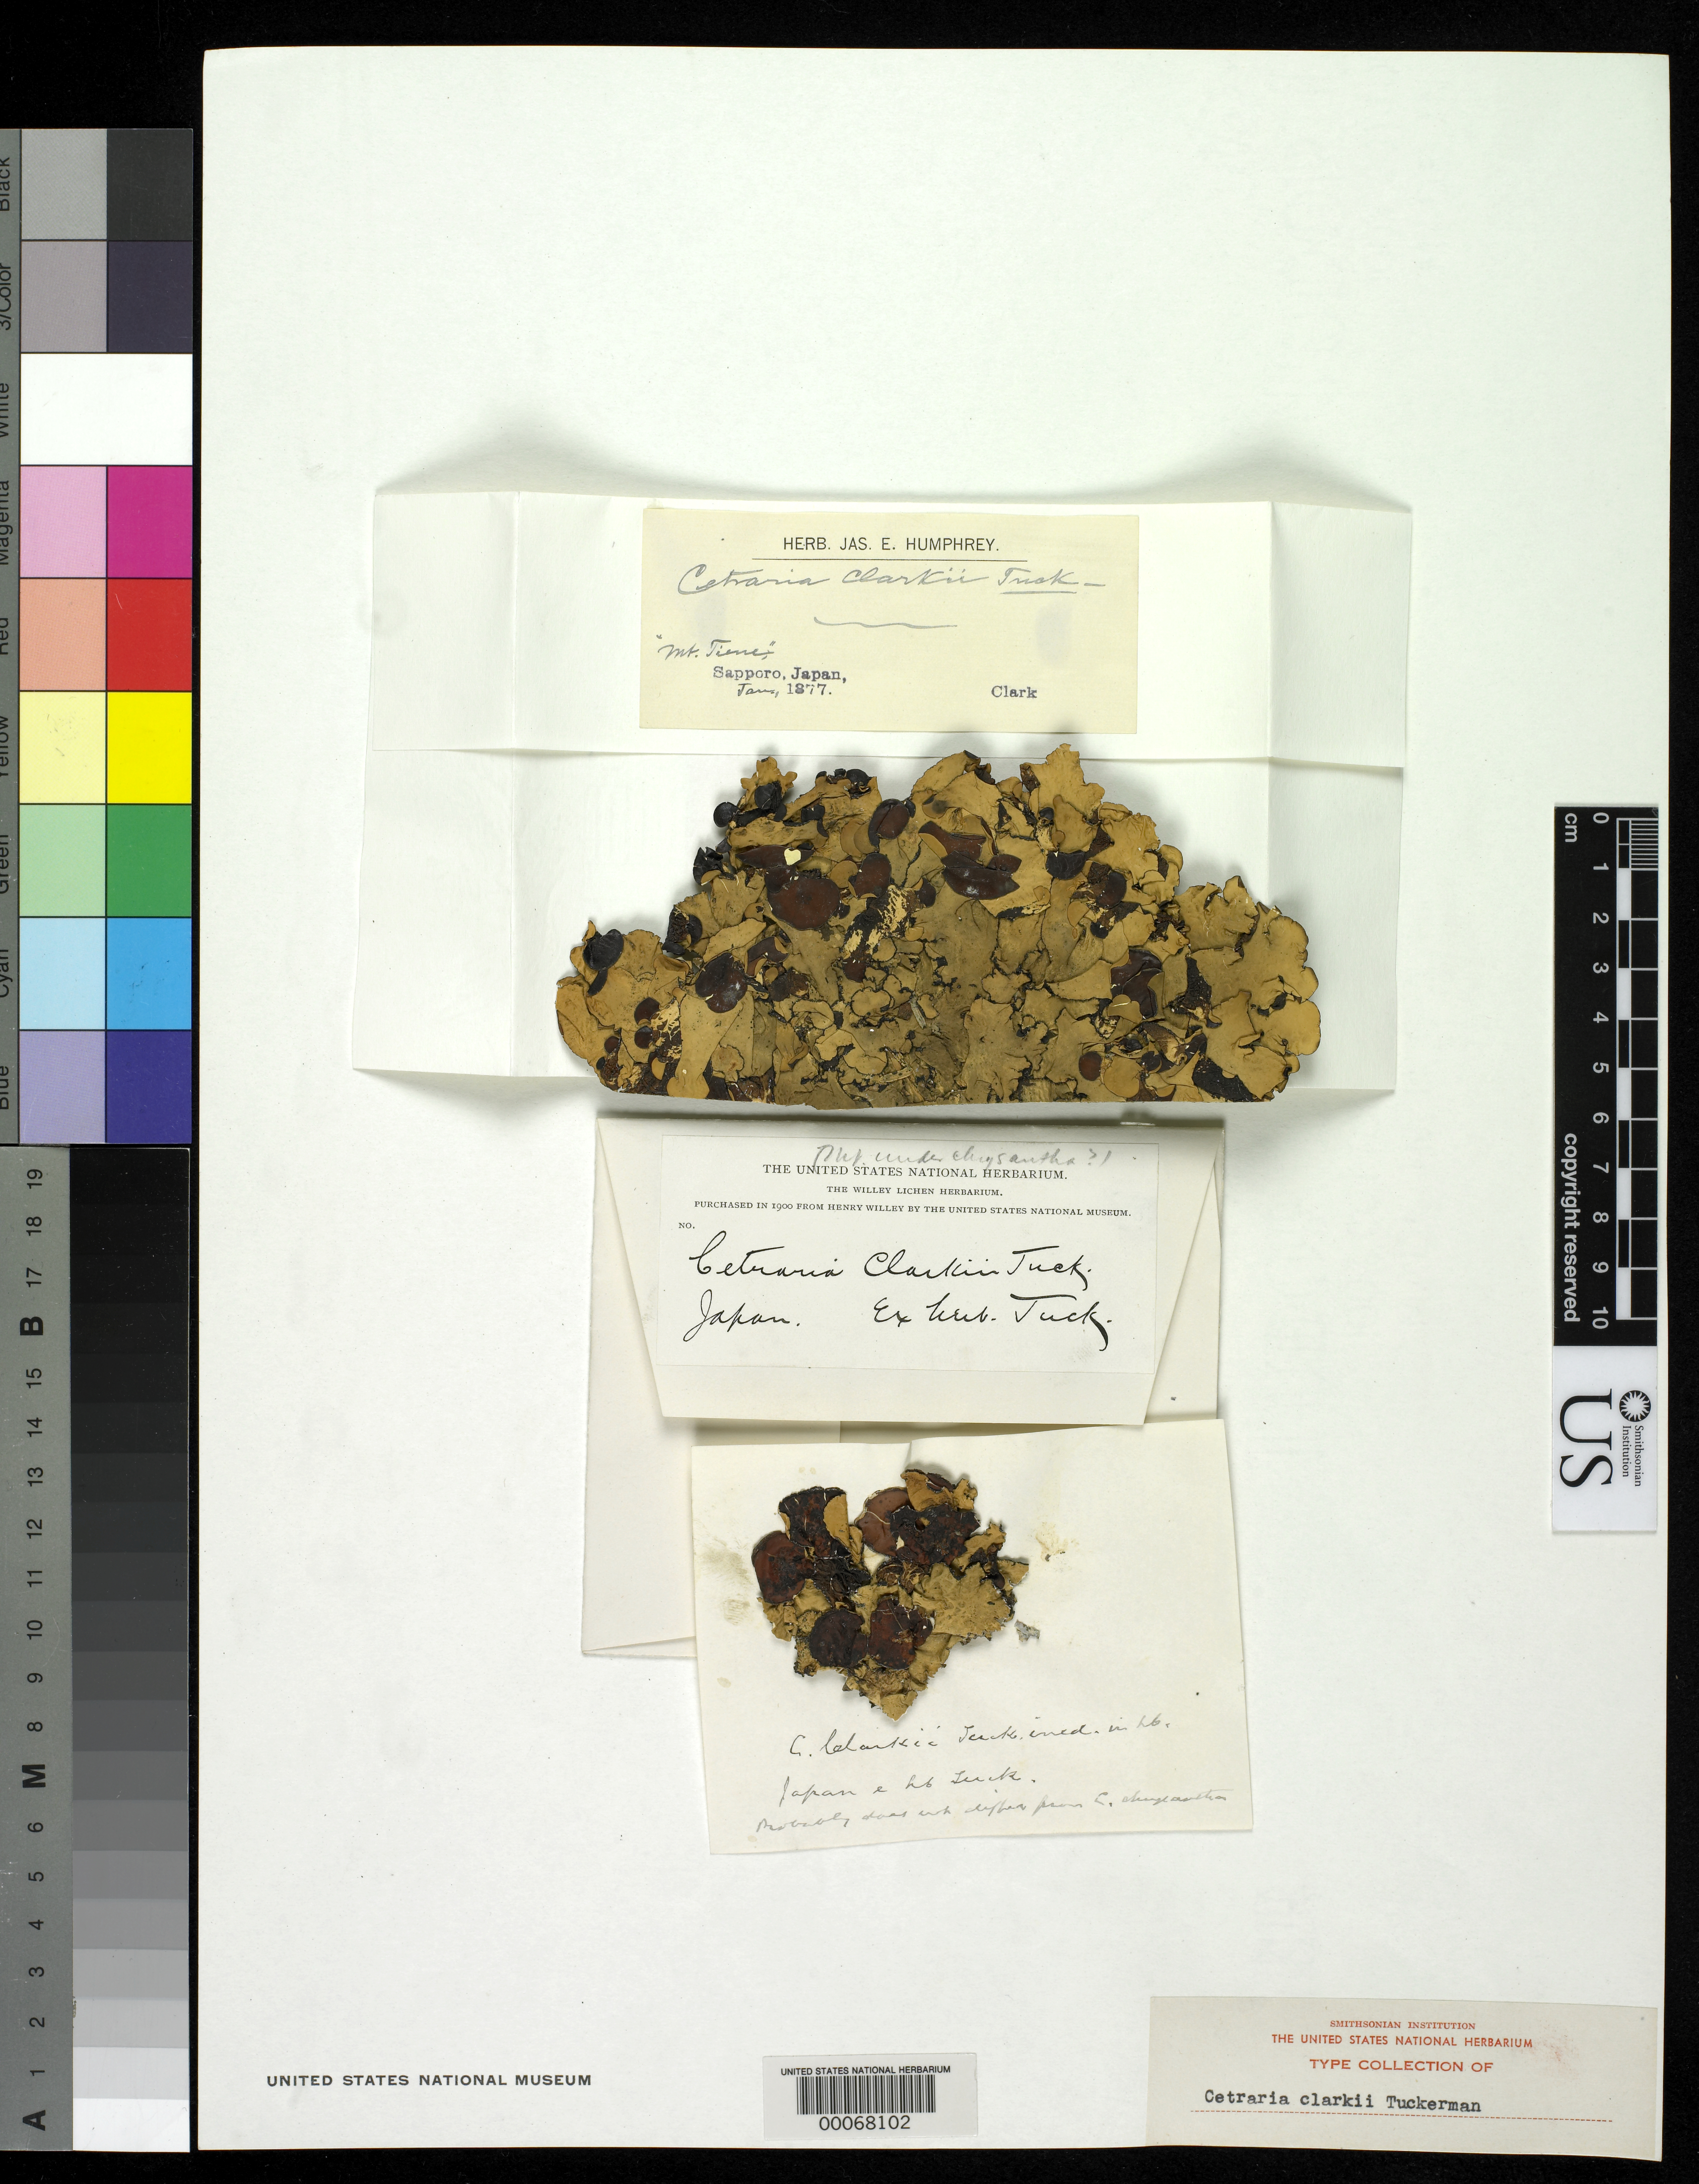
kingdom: Fungi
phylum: Ascomycota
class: Lecanoromycetes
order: Lecanorales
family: Parmeliaceae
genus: Cetraria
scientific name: Cetraria clarkii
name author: Tuck. ex Asahina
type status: Isotype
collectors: -- Clark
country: Japan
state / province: Hokkaido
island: Hokkaido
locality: Mt. Tiene, Sapporo.